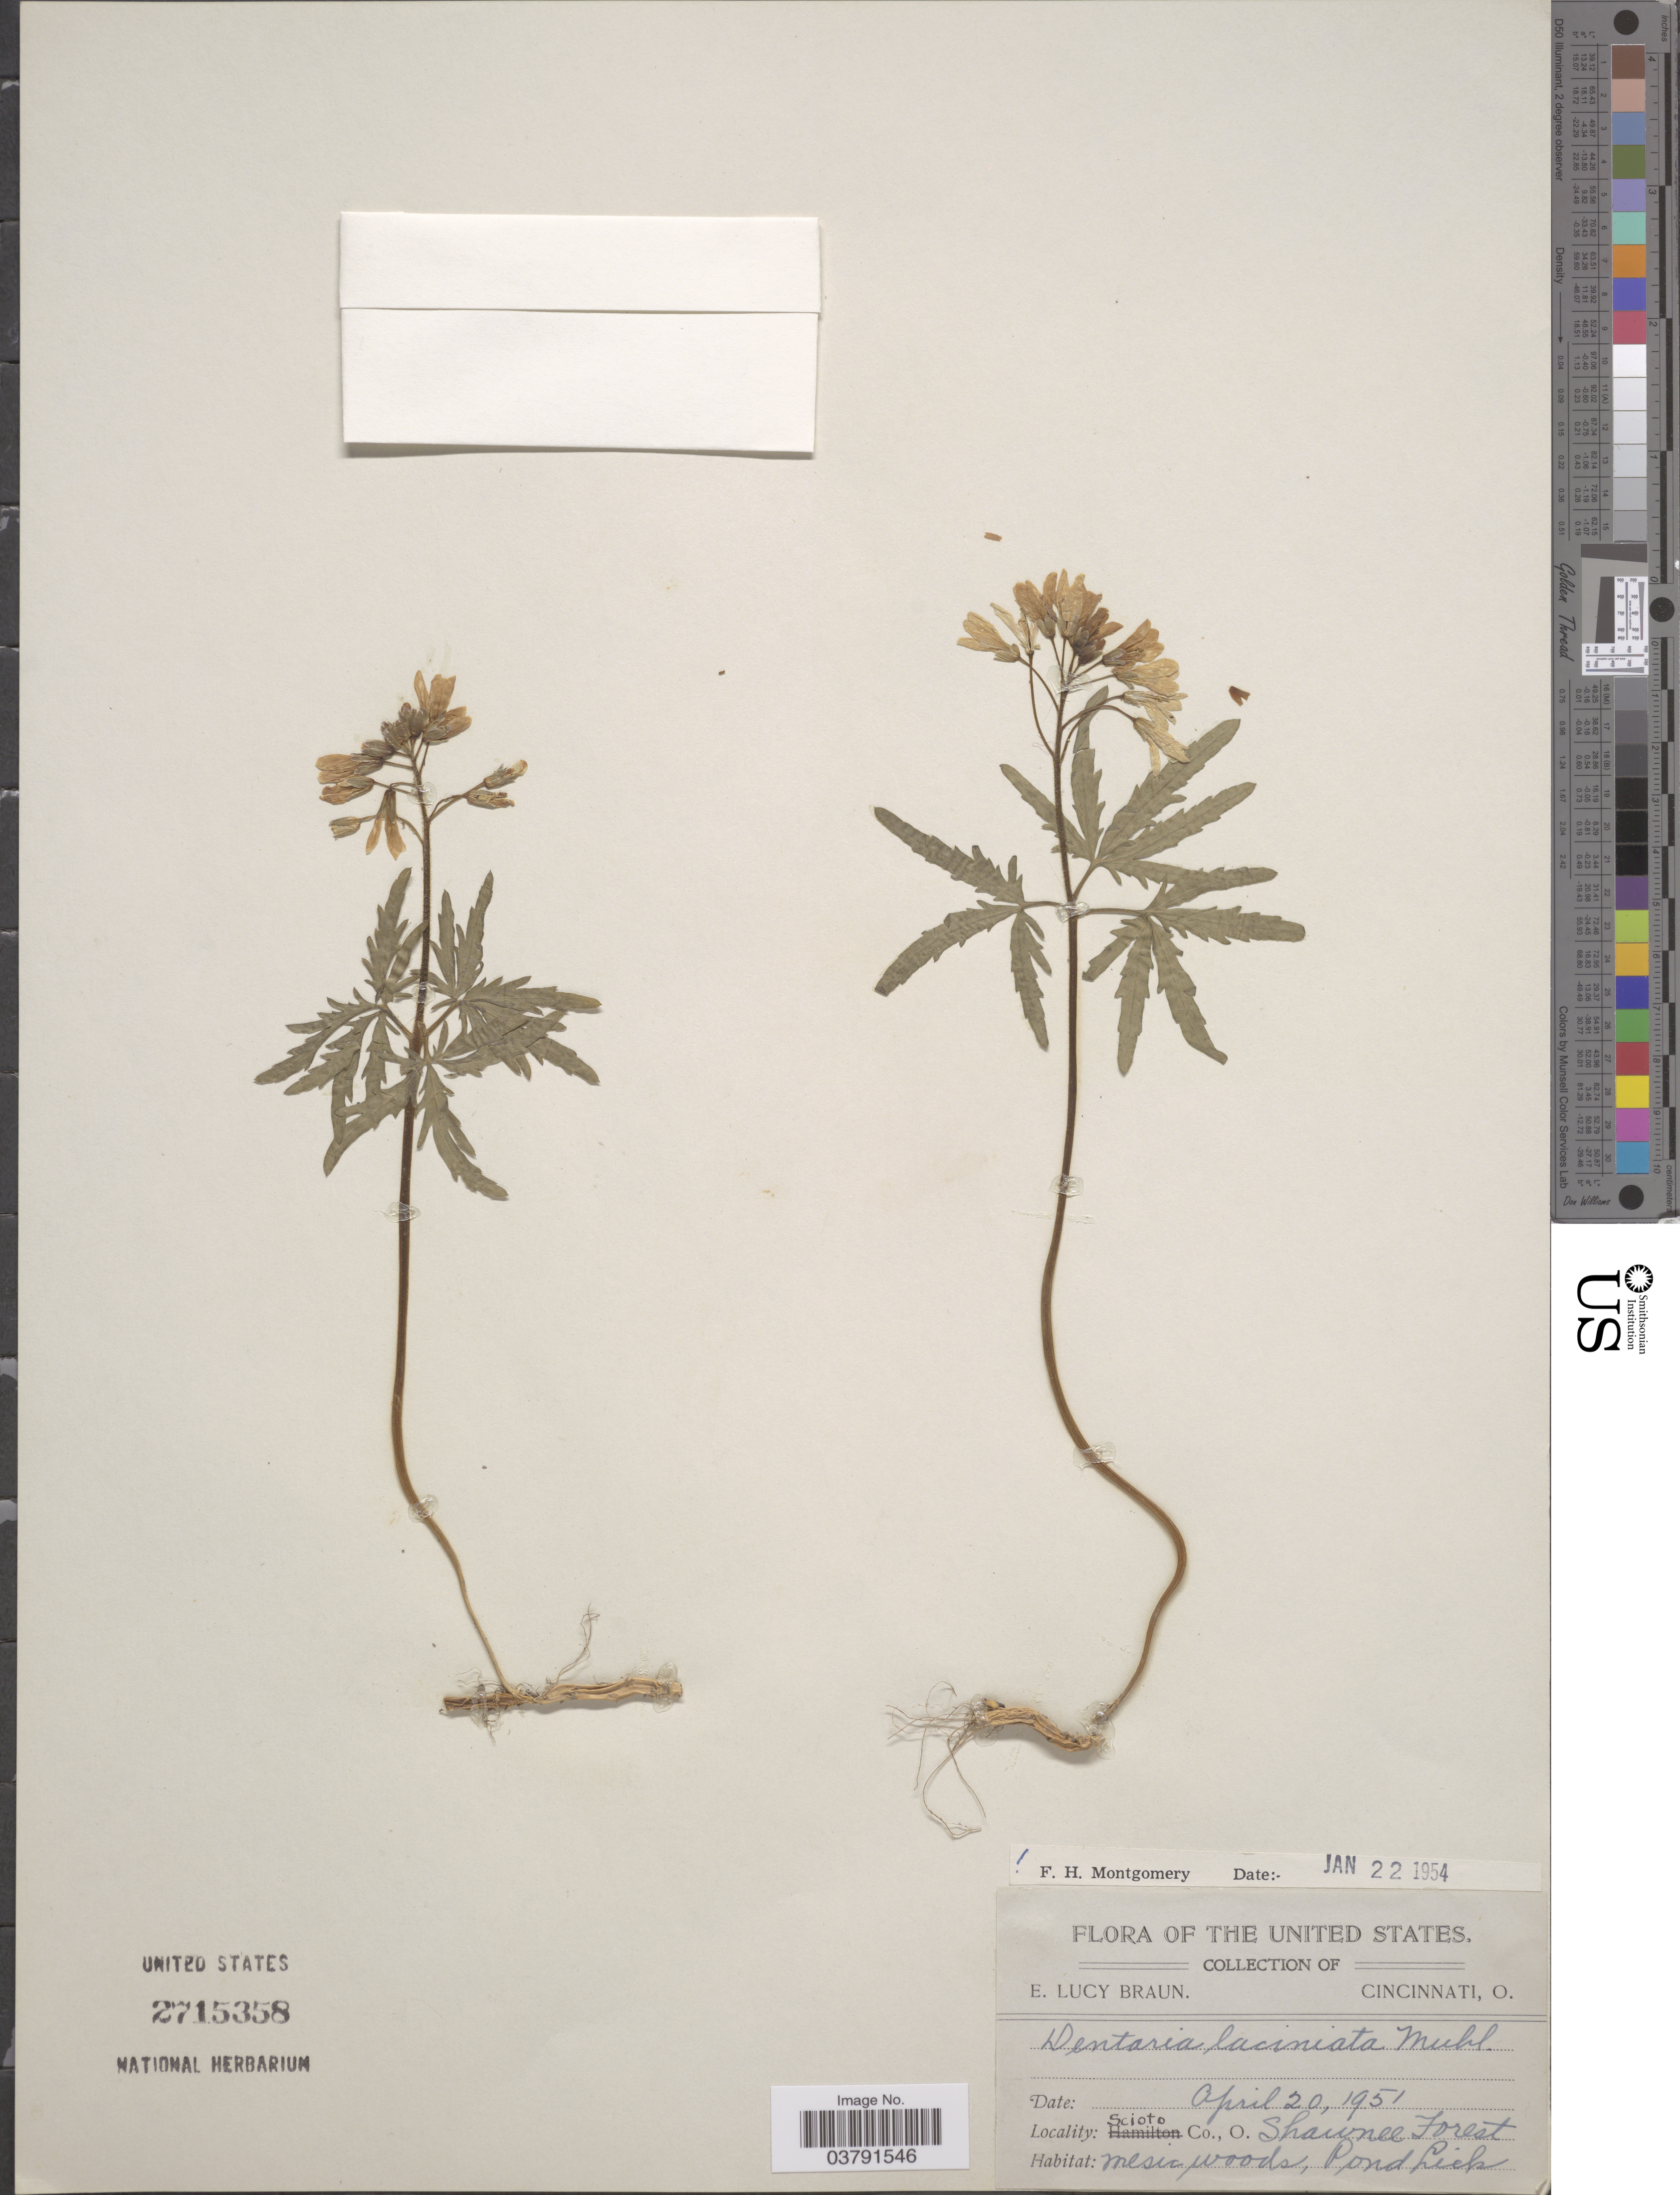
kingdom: Plantae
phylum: Tracheophyta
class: Magnoliopsida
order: Brassicales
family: Brassicaceae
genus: Dentaria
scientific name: Dentaria laciniata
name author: Muhl.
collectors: E. L. Braun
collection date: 1951-04-20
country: United States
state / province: Ohio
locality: Scioto Co., Shawnee Forest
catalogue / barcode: US 2715358